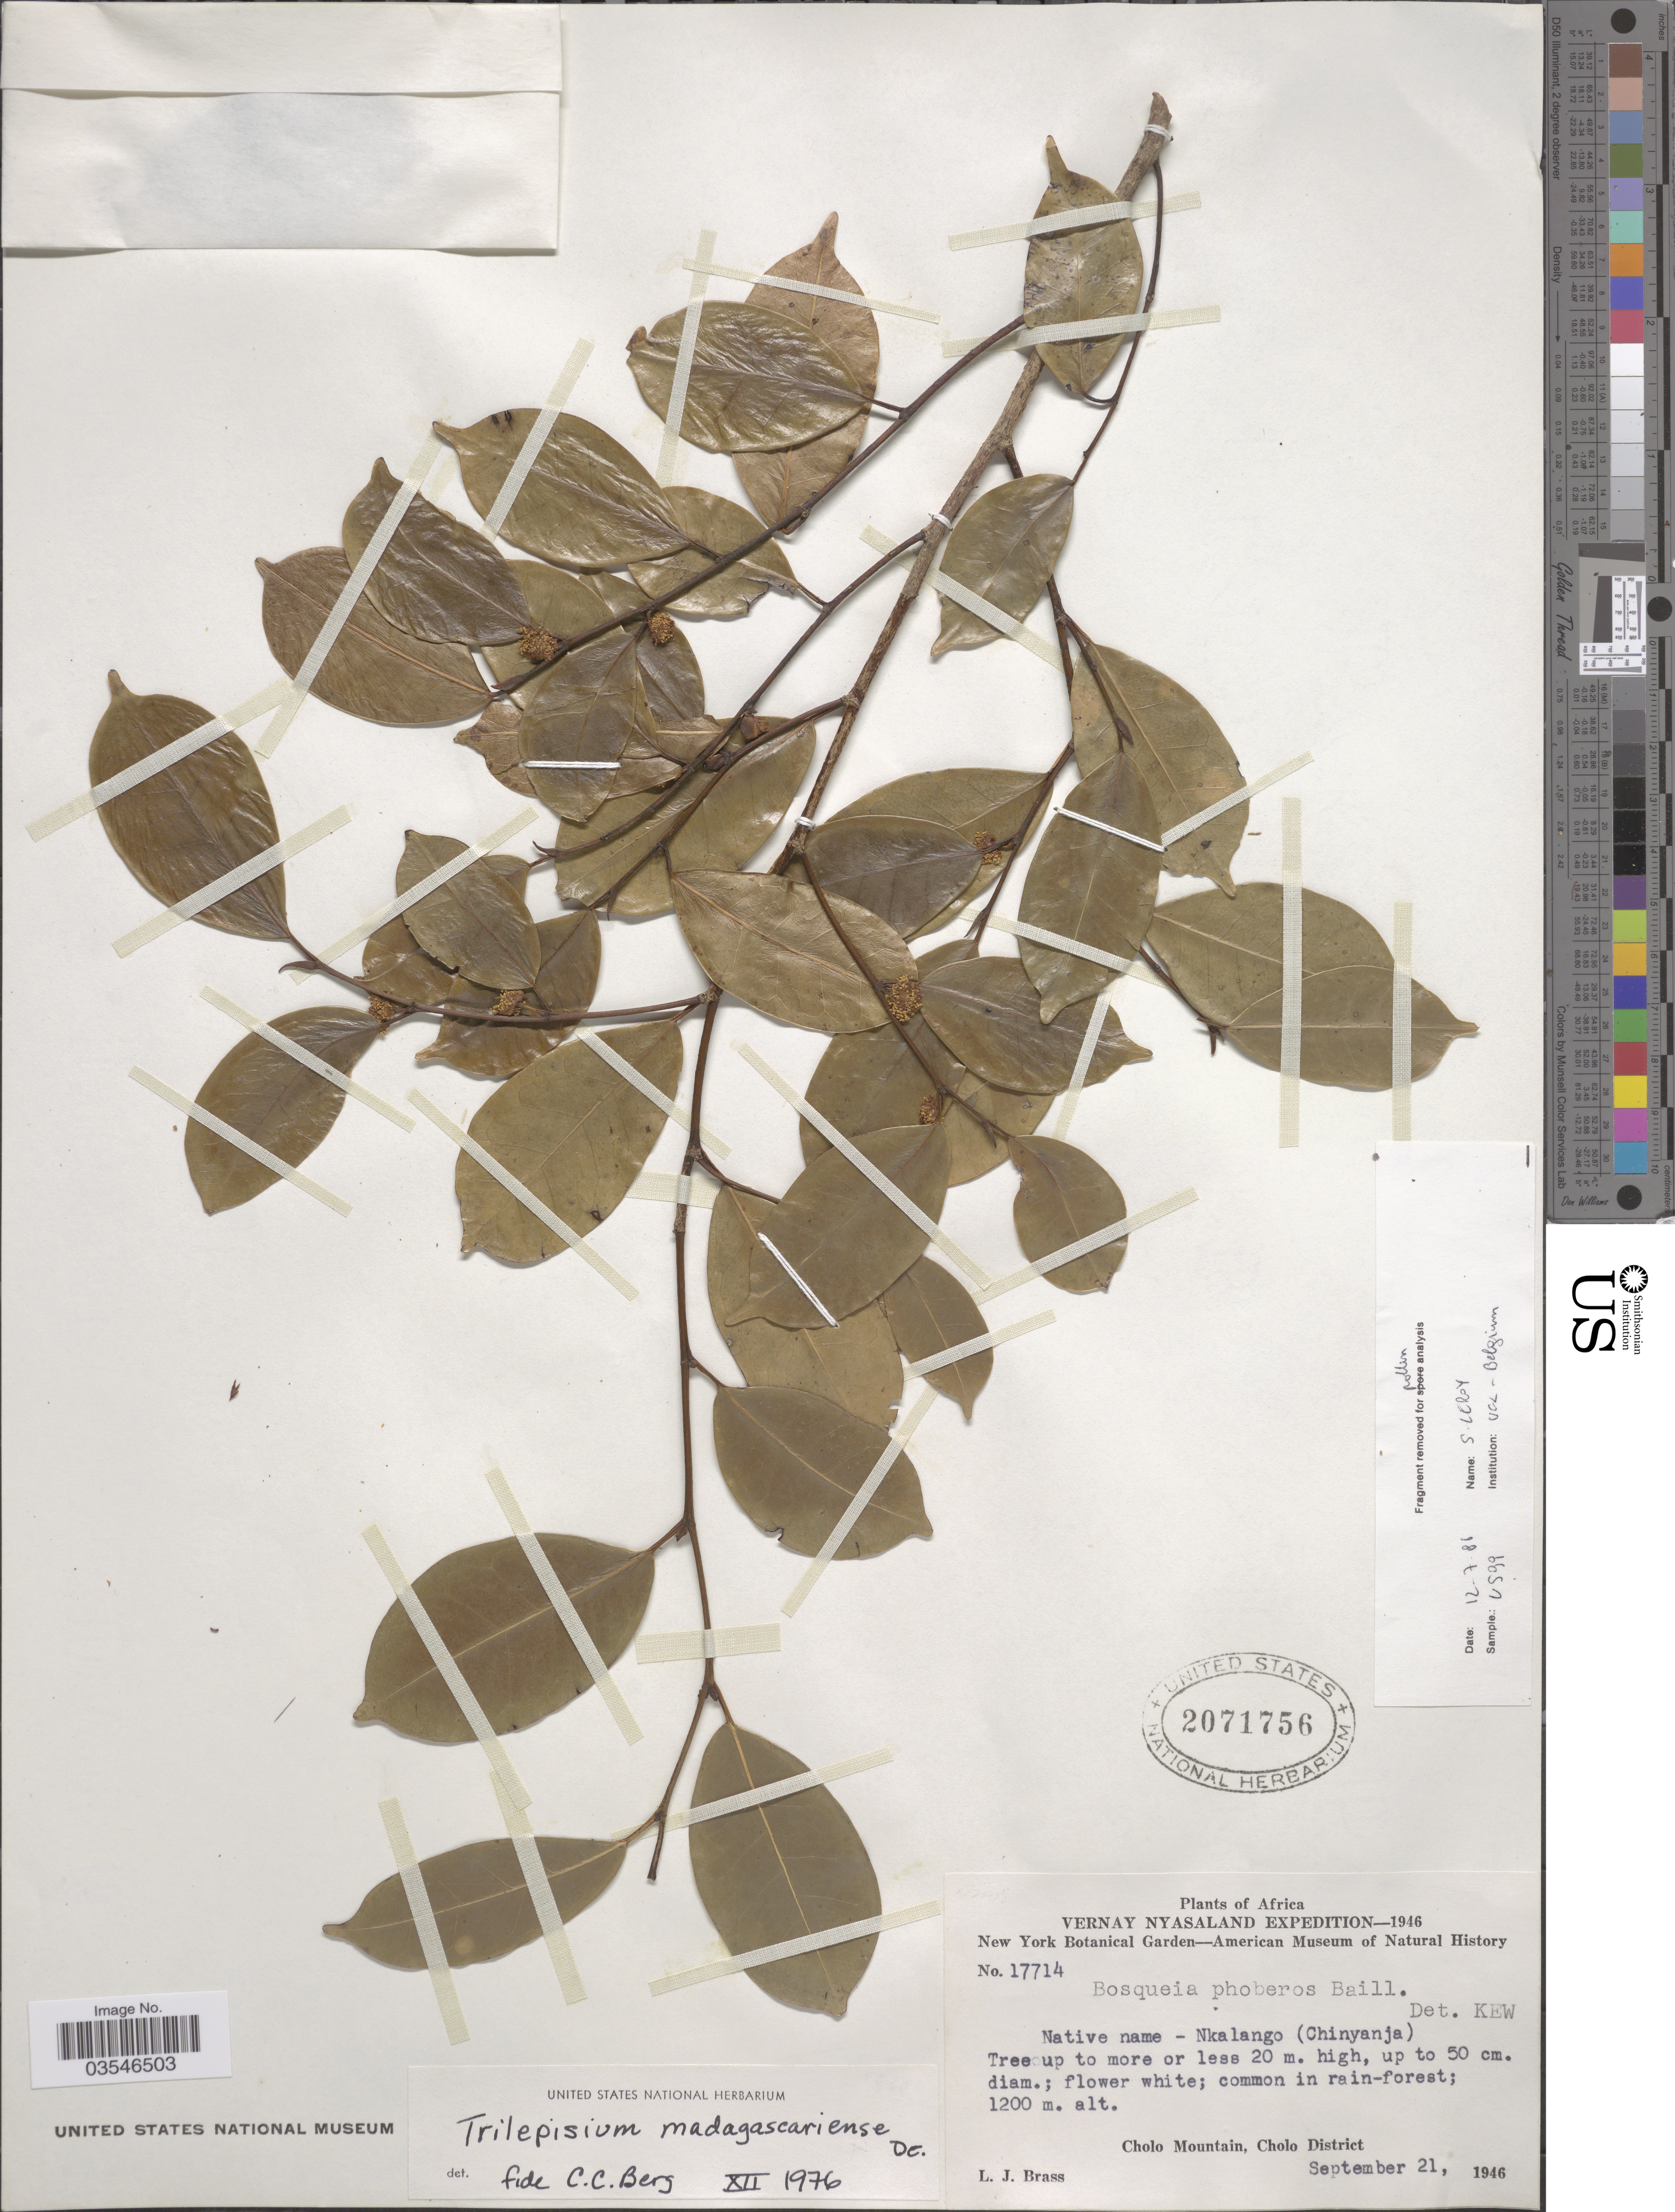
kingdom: Plantae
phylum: Tracheophyta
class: Magnoliopsida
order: Rosales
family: Moraceae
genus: Trilepisium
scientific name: Trilepisium madagascariense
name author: DC.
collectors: L. J. Brass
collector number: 17714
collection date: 1946-09-21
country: Malawi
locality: Vernay Nyasaland. Cholo Mountain, Cholo District.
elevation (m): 1200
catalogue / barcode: US 2071756